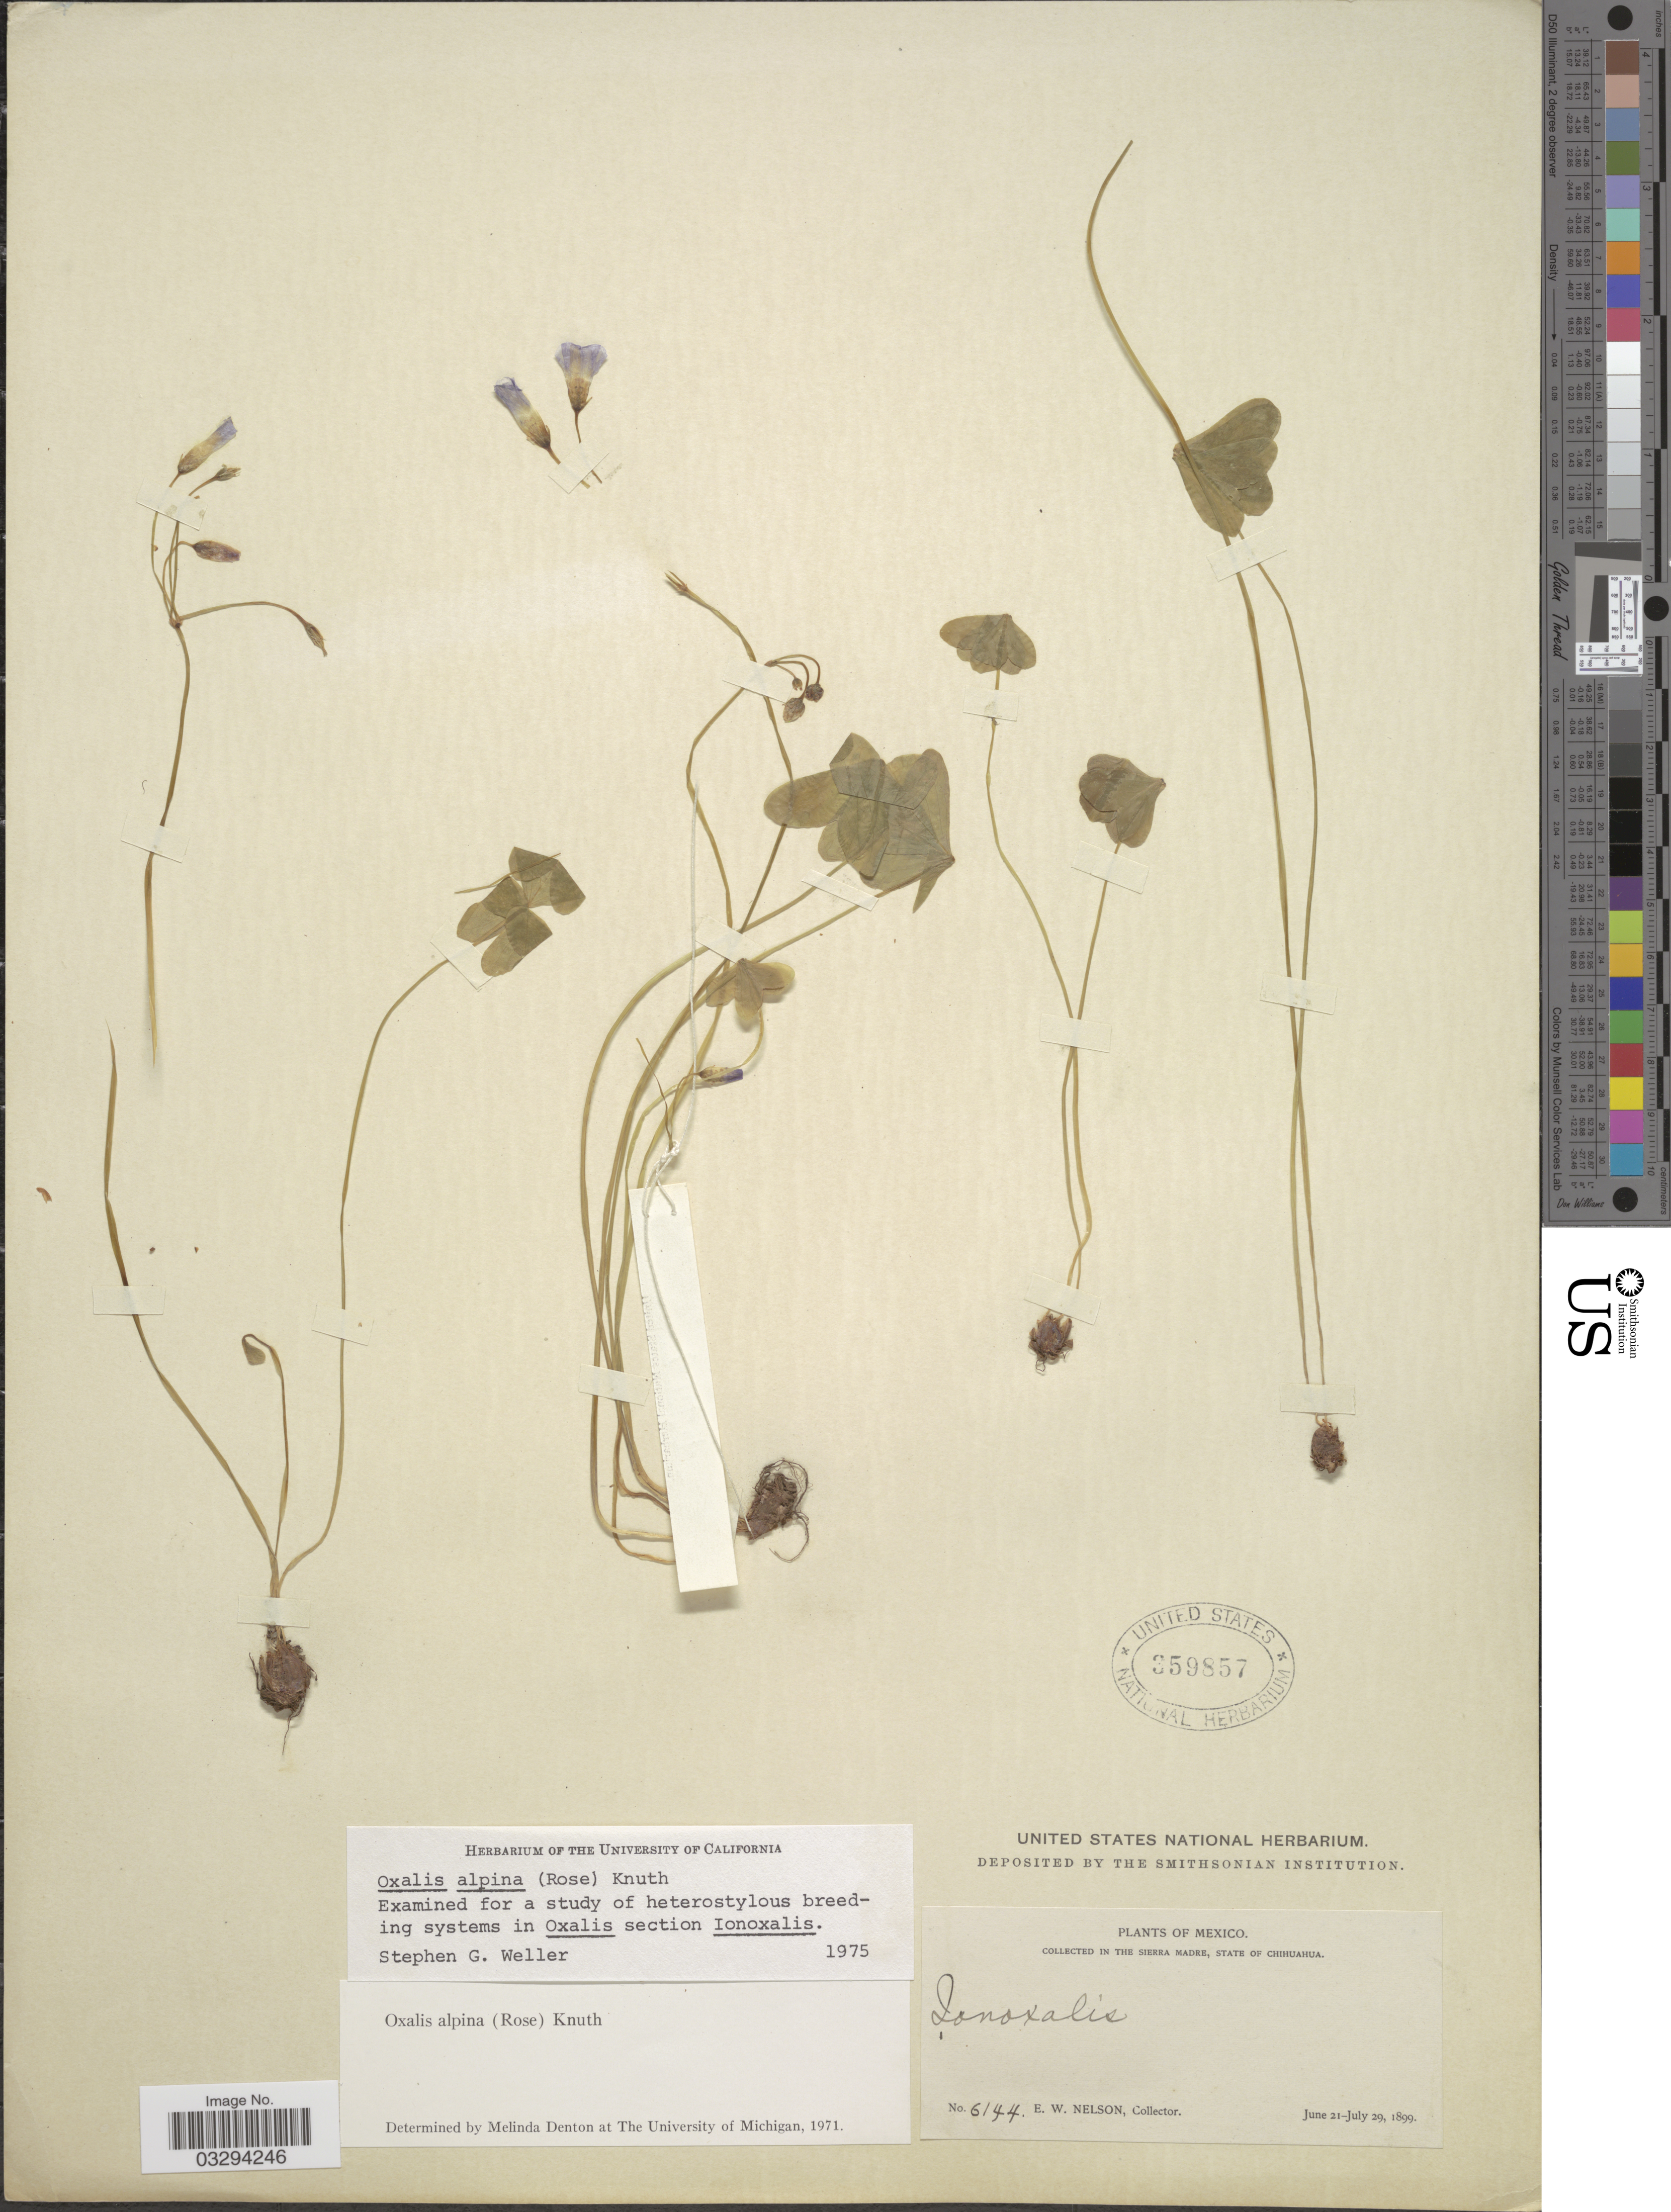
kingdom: Plantae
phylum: Tracheophyta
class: Magnoliopsida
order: Oxalidales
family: Oxalidaceae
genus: Oxalis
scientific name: Oxalis alpina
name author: (Rose) R. Knuth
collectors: E. W. Nelson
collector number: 6144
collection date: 1899-06-21/1899-07-29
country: Mexico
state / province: Chihuahua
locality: In the Sierra Madre.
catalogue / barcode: US 359857